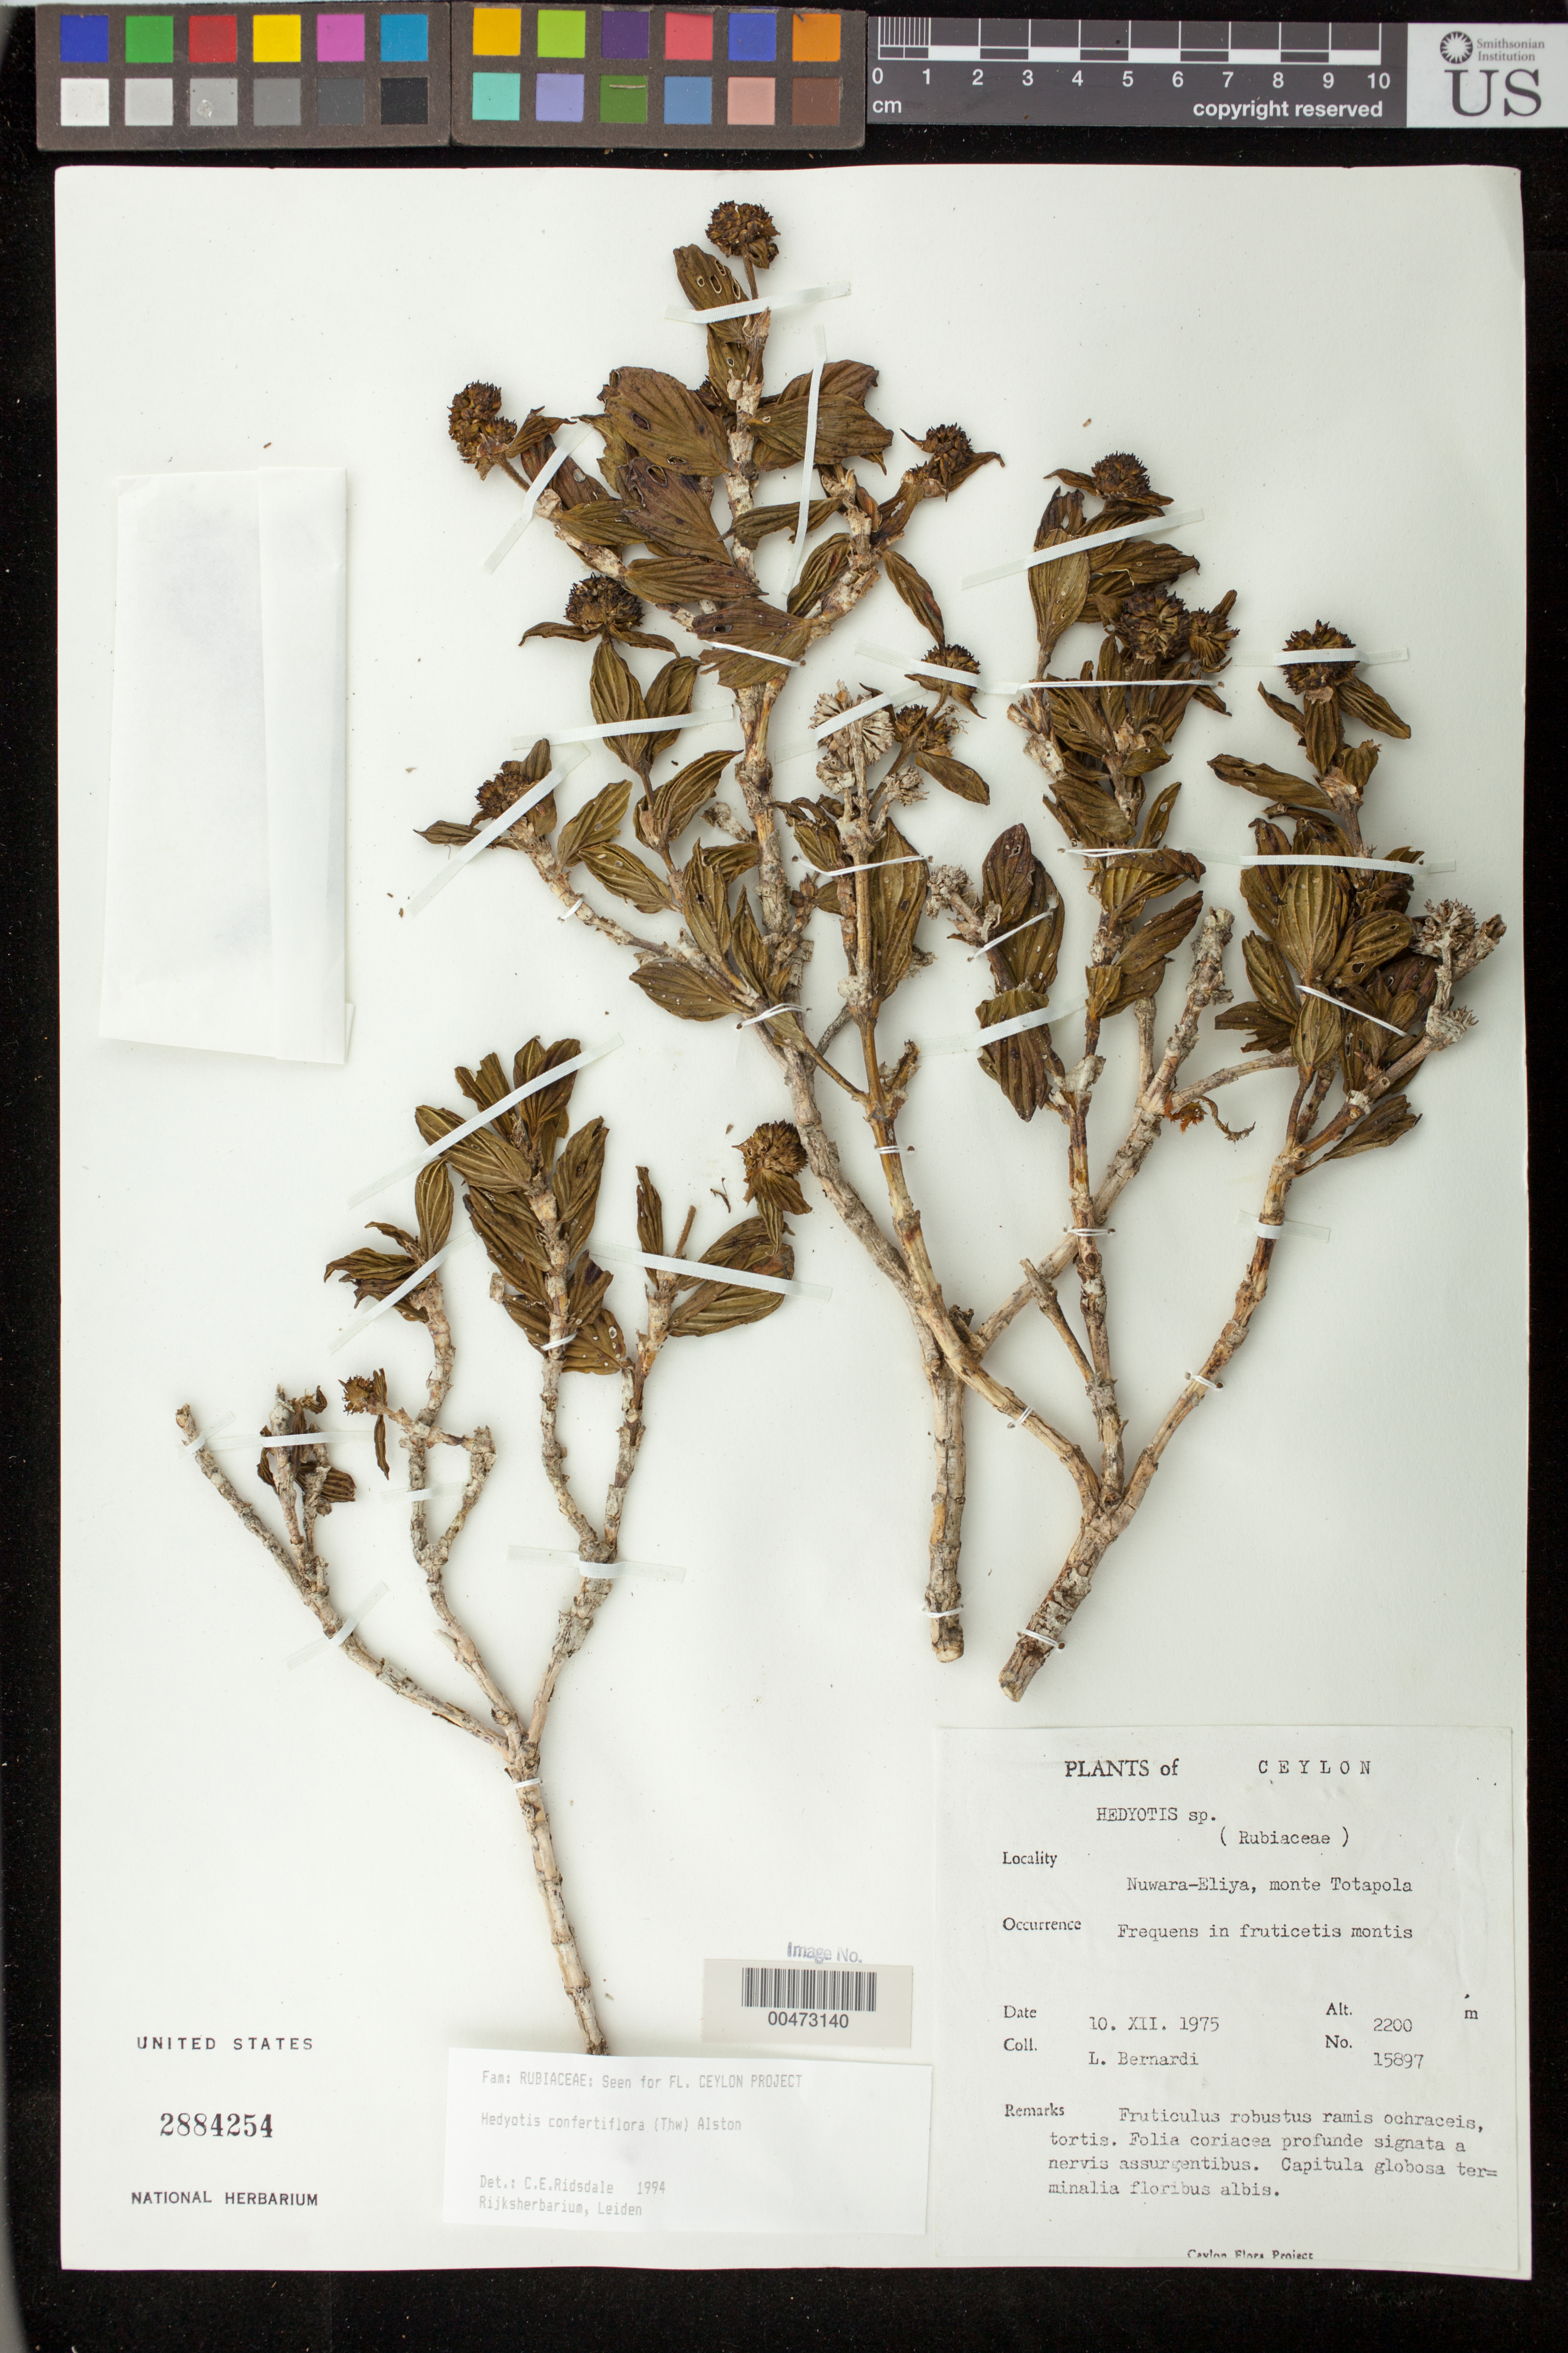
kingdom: Plantae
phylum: Tracheophyta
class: Magnoliopsida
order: Gentianales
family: Rubiaceae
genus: Hedyotis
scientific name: Hedyotis confertiflora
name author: (Thwaites) Alston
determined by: Ridsdale, C. E.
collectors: L. Bernardi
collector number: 15897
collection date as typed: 10 Dec 1975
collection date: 1975-12-10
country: Sri Lanka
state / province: Central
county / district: Nuwara Eliya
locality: Monte Totapola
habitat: Frequens in fruticetis montis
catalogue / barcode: US 2884254